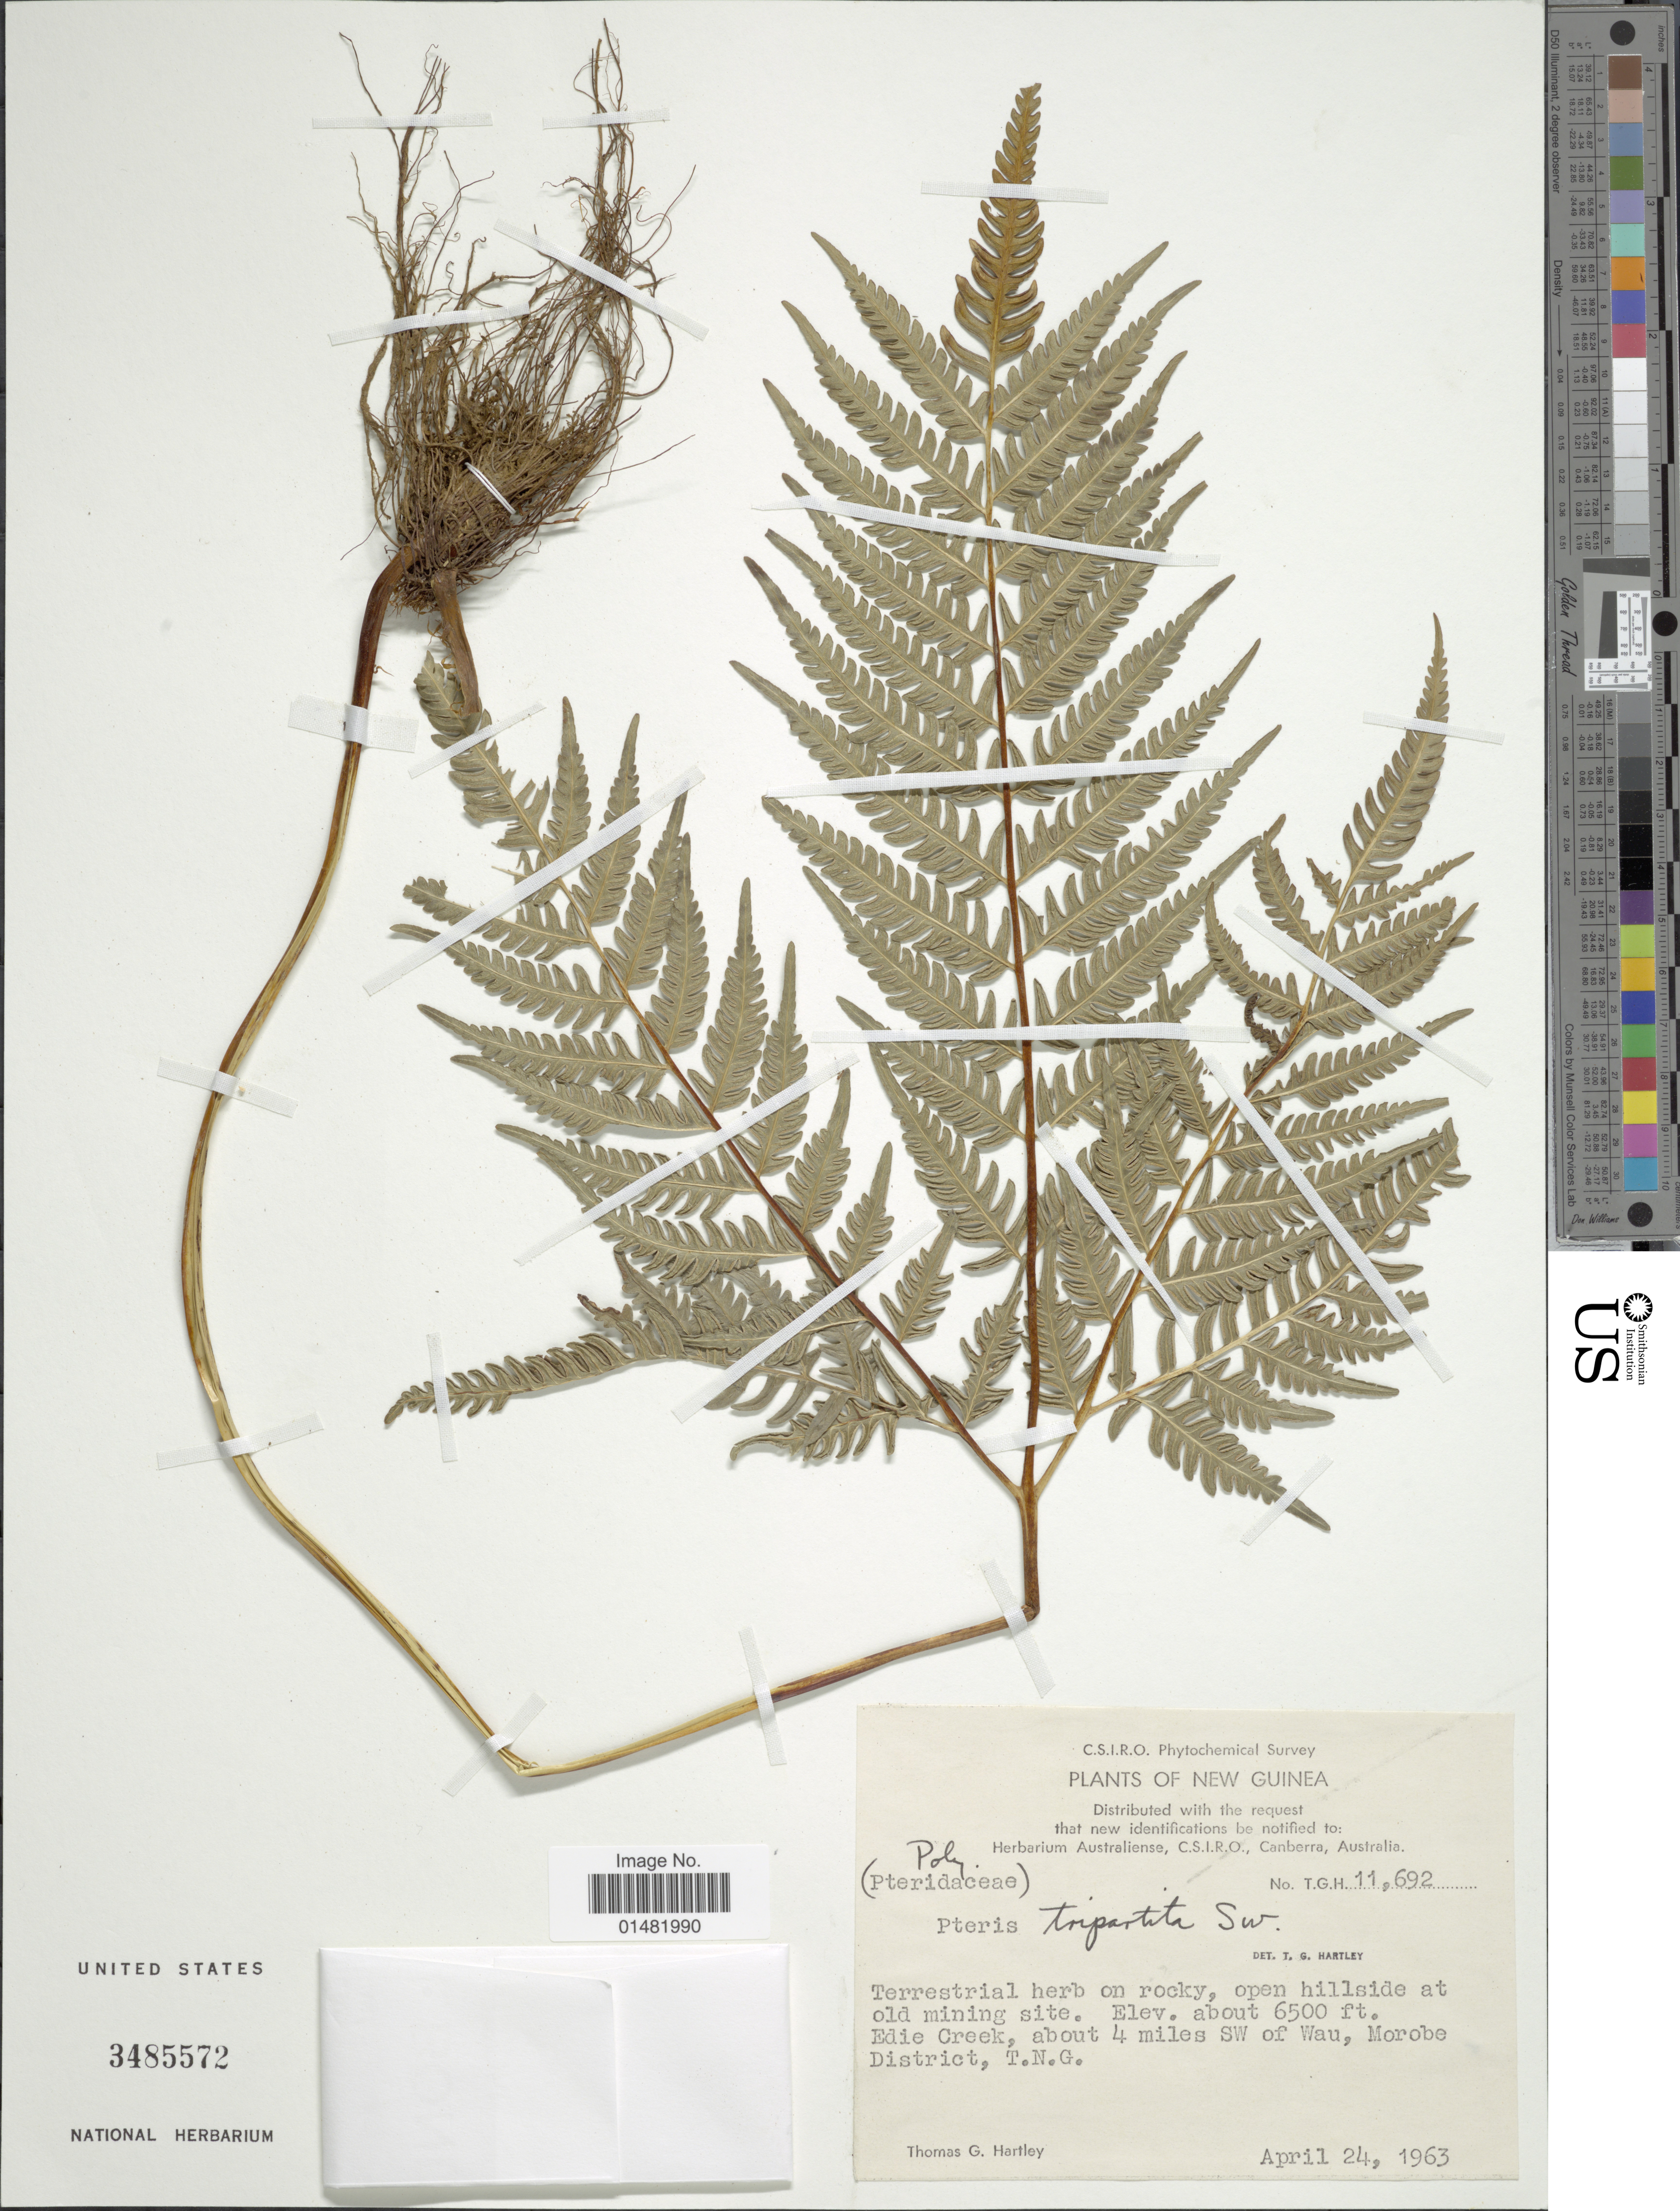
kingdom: Plantae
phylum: Tracheophyta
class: Polypodiopsida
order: Polypodiales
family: Pteridaceae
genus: Pteris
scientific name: Pteris tripartita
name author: Sw.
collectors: T. G. Hartley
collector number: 11692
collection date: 1963-04-24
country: Papua New Guinea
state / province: Morobe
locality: Terrestrial herb on rocky, open hillside at old mining site. Edie Creek, about 4 miles SW of Wau, T.N.G.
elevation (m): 1981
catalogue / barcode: US 3485572